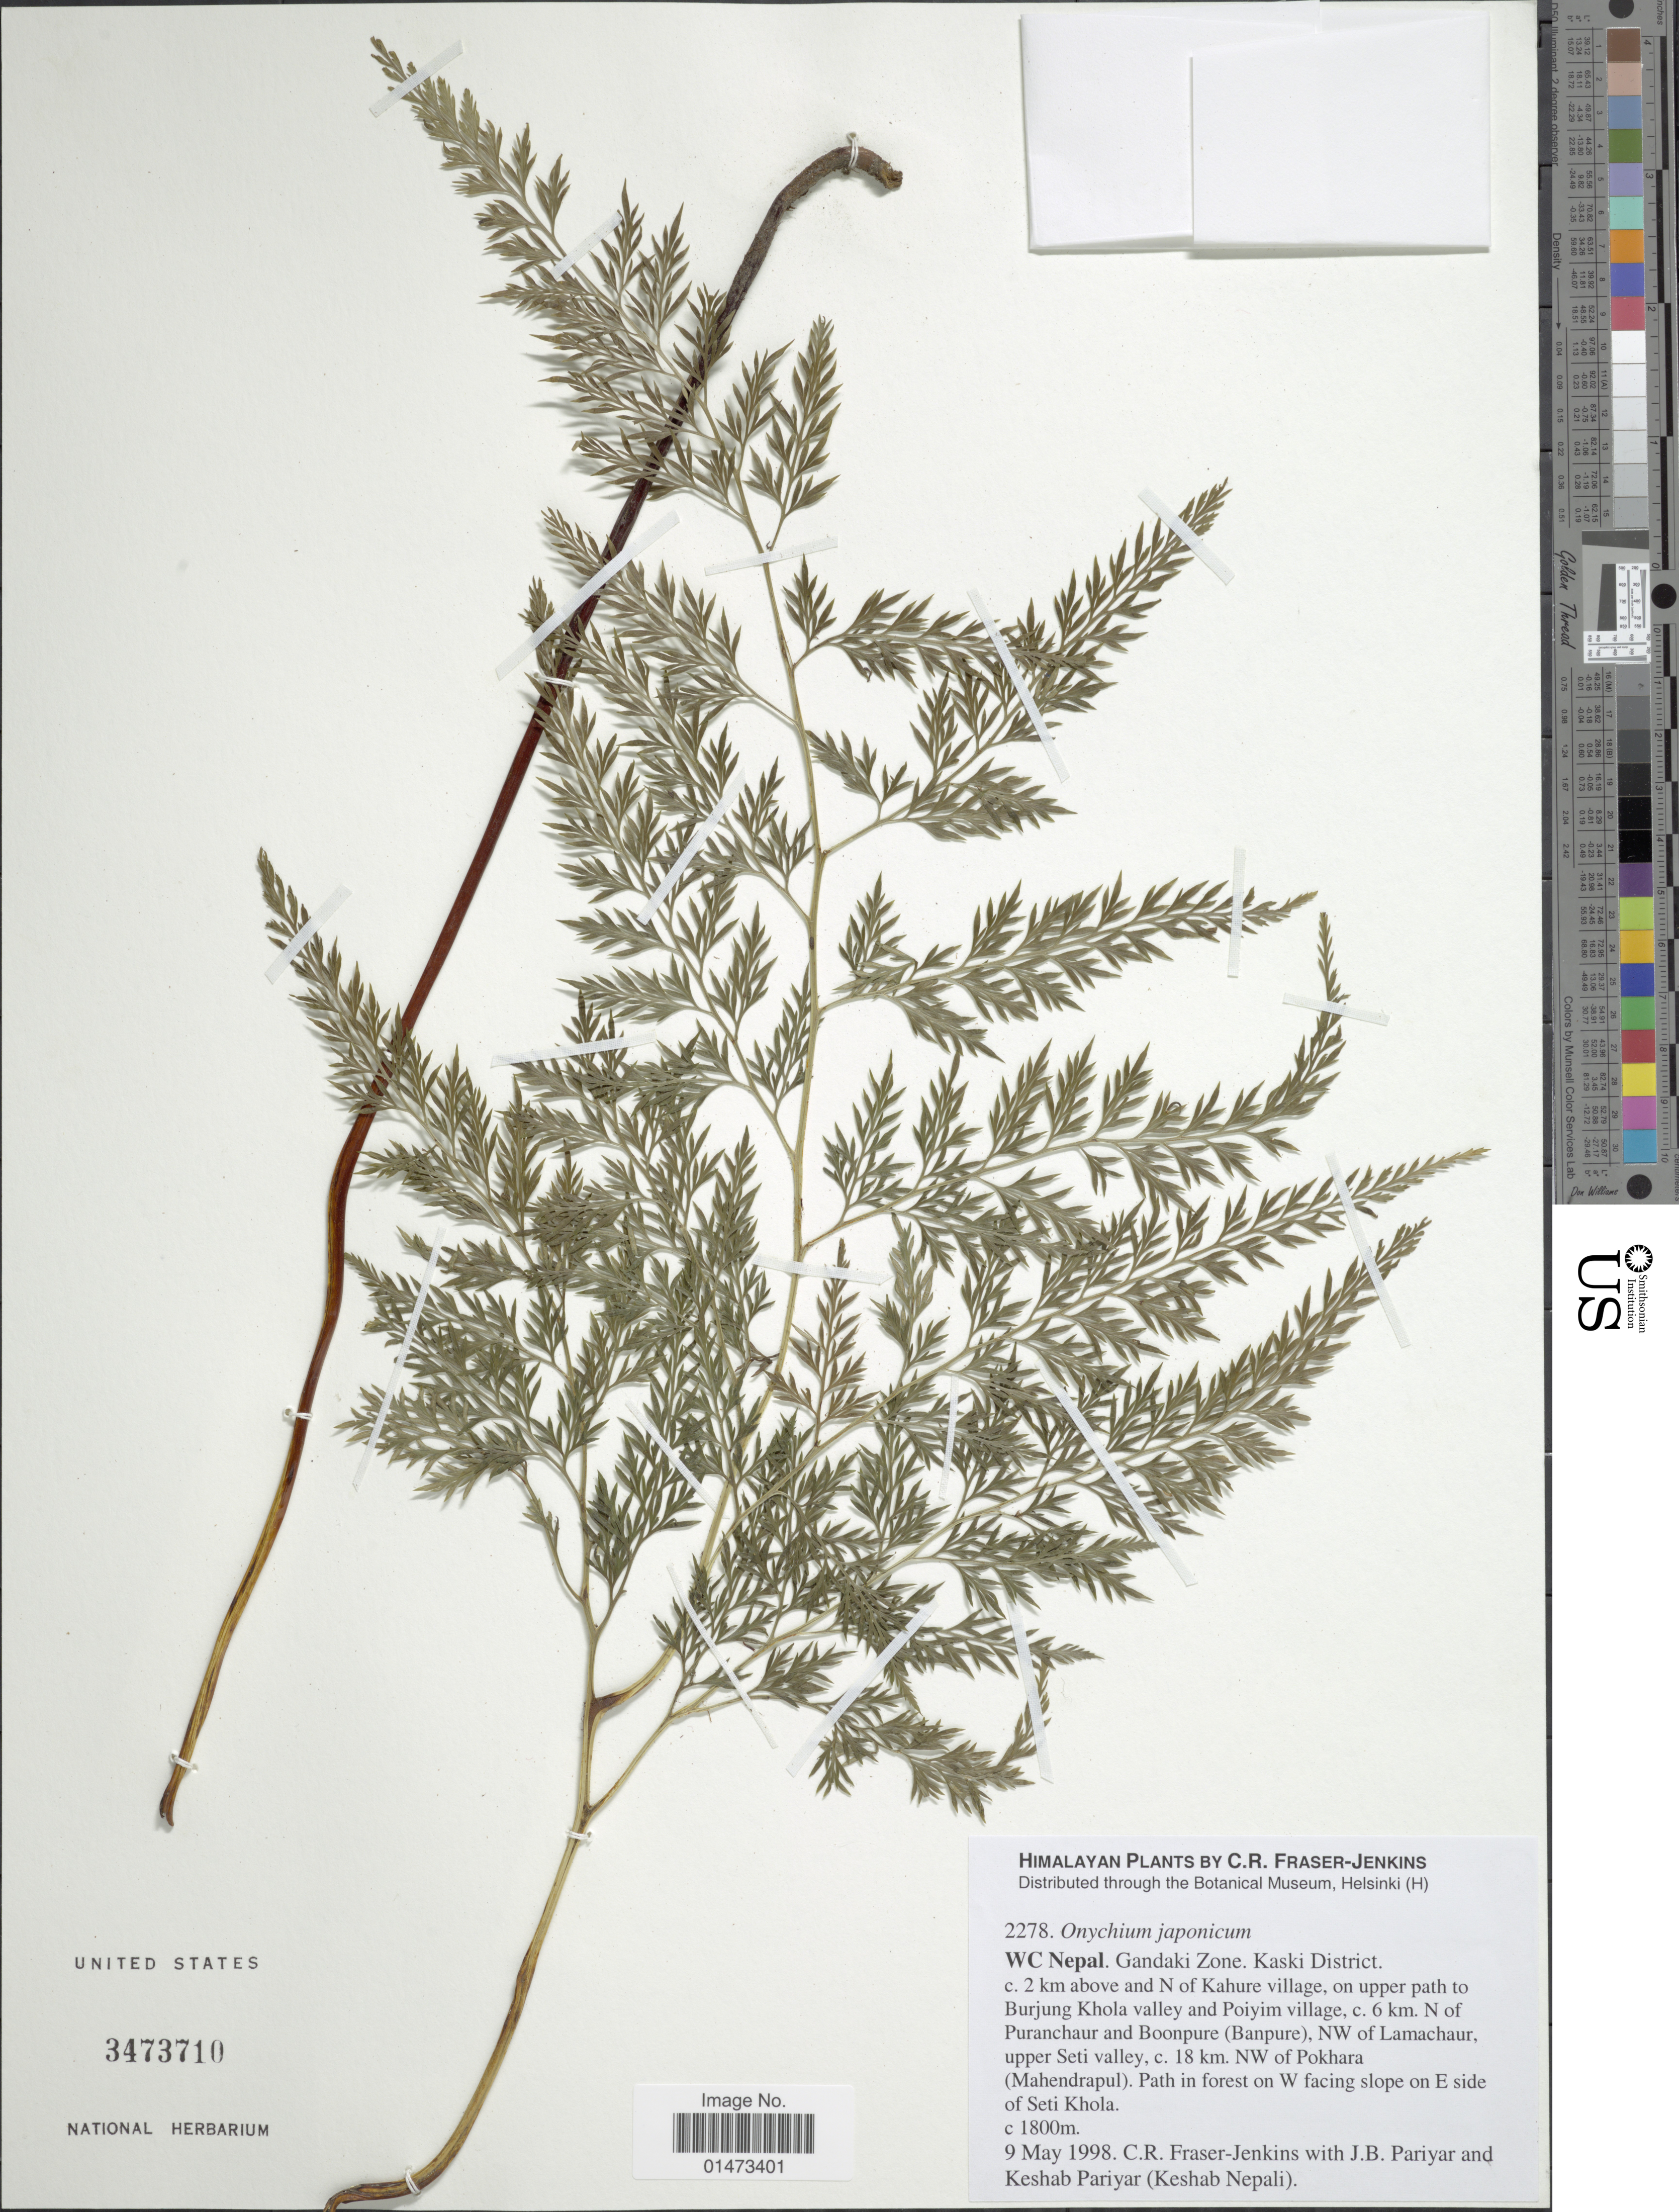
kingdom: Plantae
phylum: Tracheophyta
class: Polypodiopsida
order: Polypodiales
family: Pteridaceae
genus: Onychium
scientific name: Onychium lucidum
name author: (D. Don) Spreng.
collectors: C. R. Fraser-Jenkins, J. Pariyar & K. Pariyar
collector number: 2278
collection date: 1998-05-09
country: Nepal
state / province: Gandaki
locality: WC Nepal, Gandaki Zone. Kaski District, c. 2 km above and N of Kahure village, on upper path to Burjung Khola valley and Poiyim village, c. 6 km. N of Puranchaur and Boonpure (Banpure), NW of Lamachaur, upper Seti valley, c. 18 km. NW of Pokhara (Mahendrapul). Path forest on W facing slope on E side of Seti Khola. Himalayan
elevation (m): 1800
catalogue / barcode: US 3473710